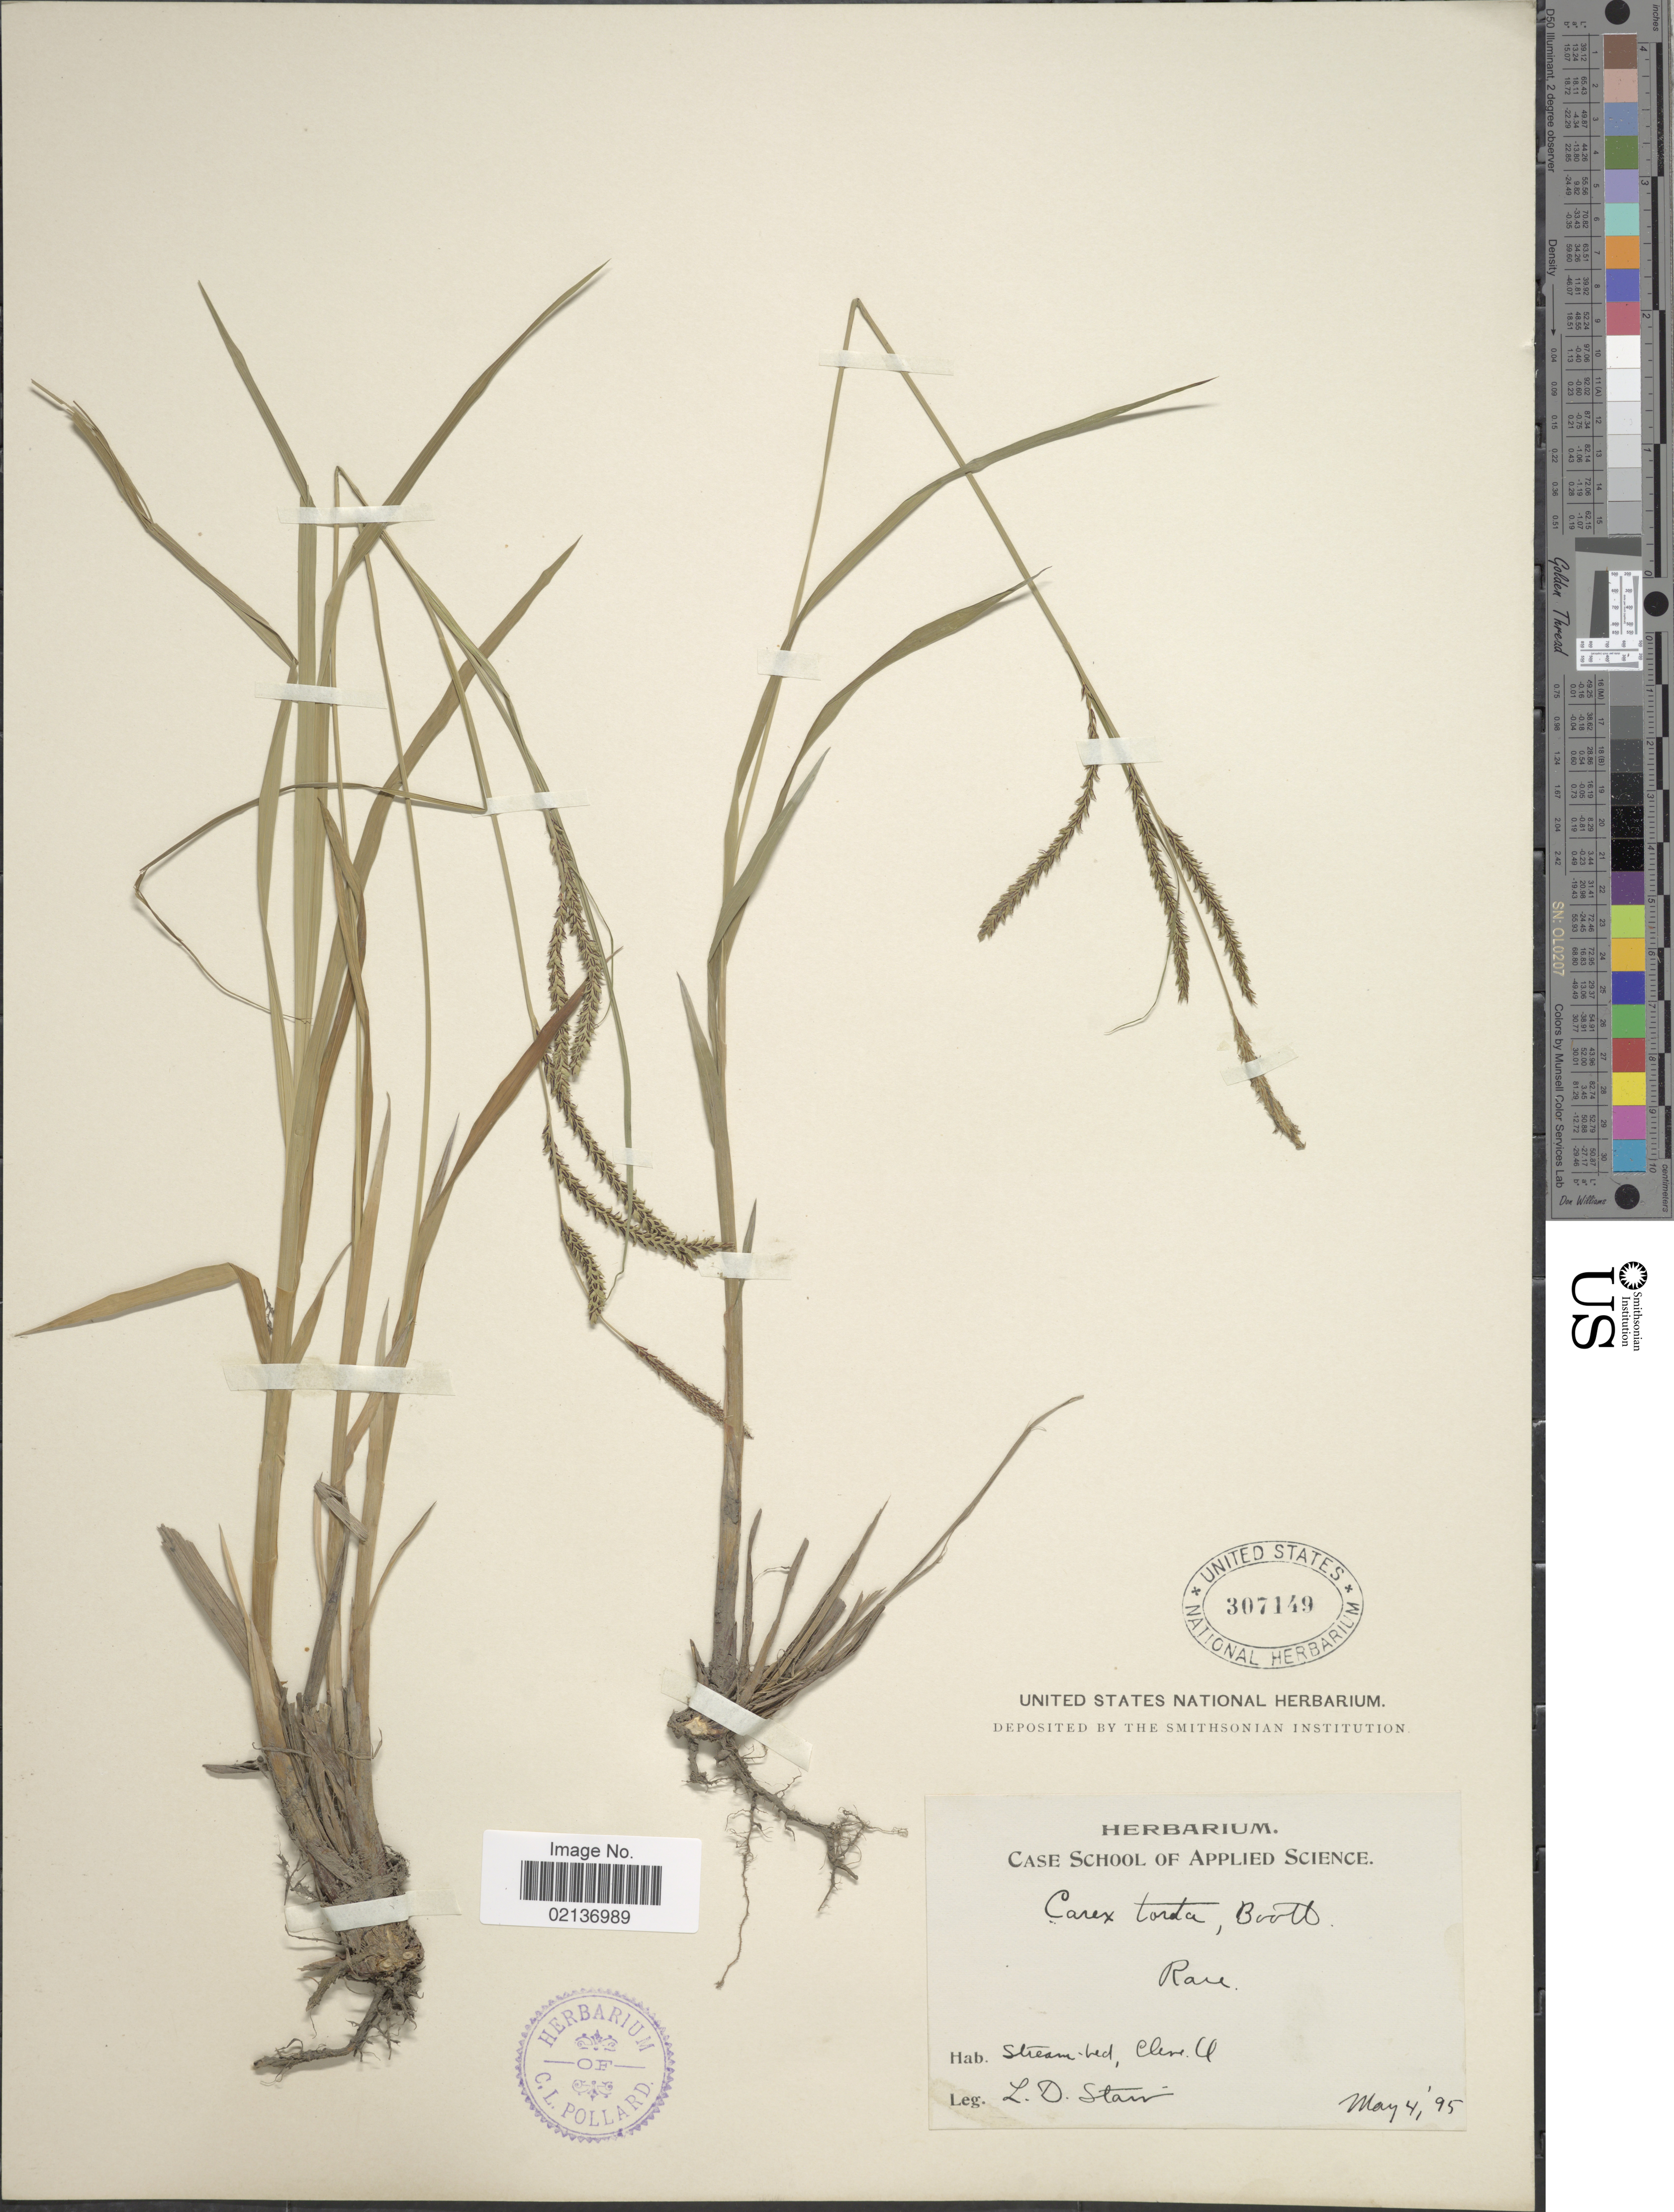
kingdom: Plantae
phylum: Tracheophyta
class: Liliopsida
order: Poales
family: Cyperaceae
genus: Carex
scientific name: Carex torta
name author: Boott ex Tuck.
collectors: L. Stair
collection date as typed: Transcribed d/m/y: 4/5/95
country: United States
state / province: Ohio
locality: Cleve., O.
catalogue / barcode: US 307149